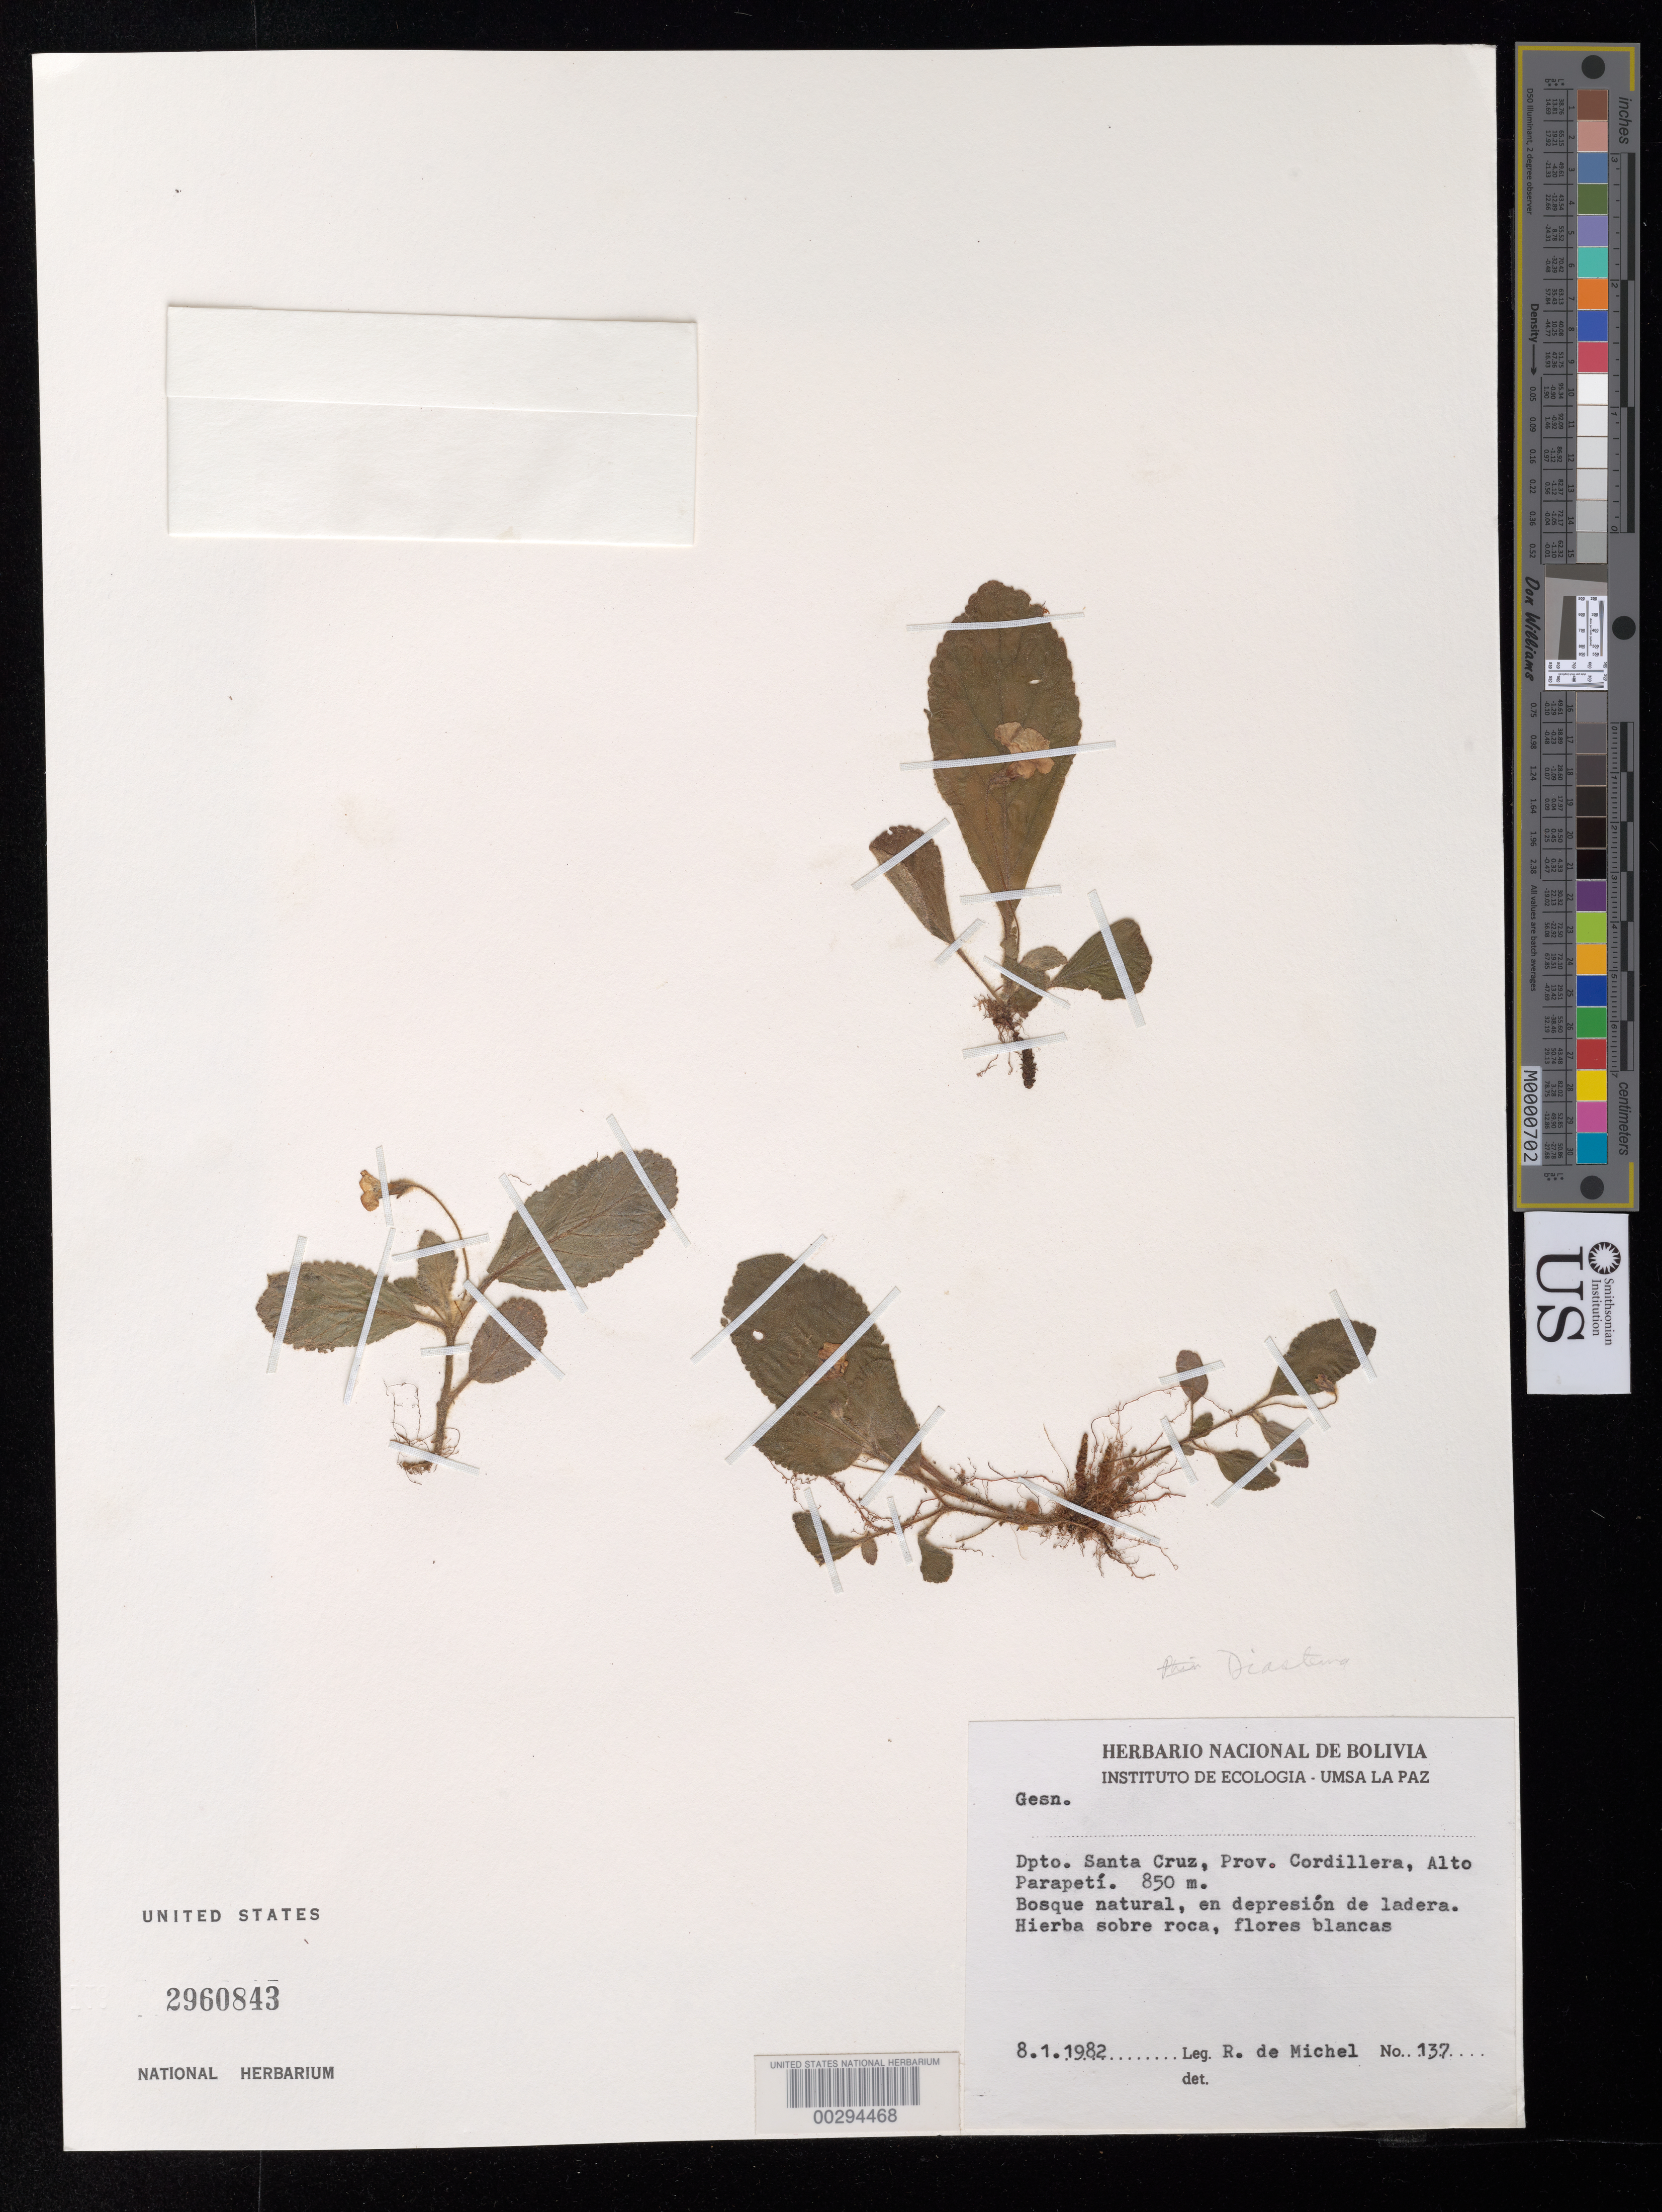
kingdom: Plantae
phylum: Tracheophyta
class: Magnoliopsida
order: Lamiales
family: Gesneriaceae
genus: Diastema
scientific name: Diastema sp.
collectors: R. d. Michel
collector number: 137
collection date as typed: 1982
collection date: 1982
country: Bolivia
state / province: Santa Cruz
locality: Prov. Cordillera, Alto Parapeti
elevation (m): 850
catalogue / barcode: US 2960843